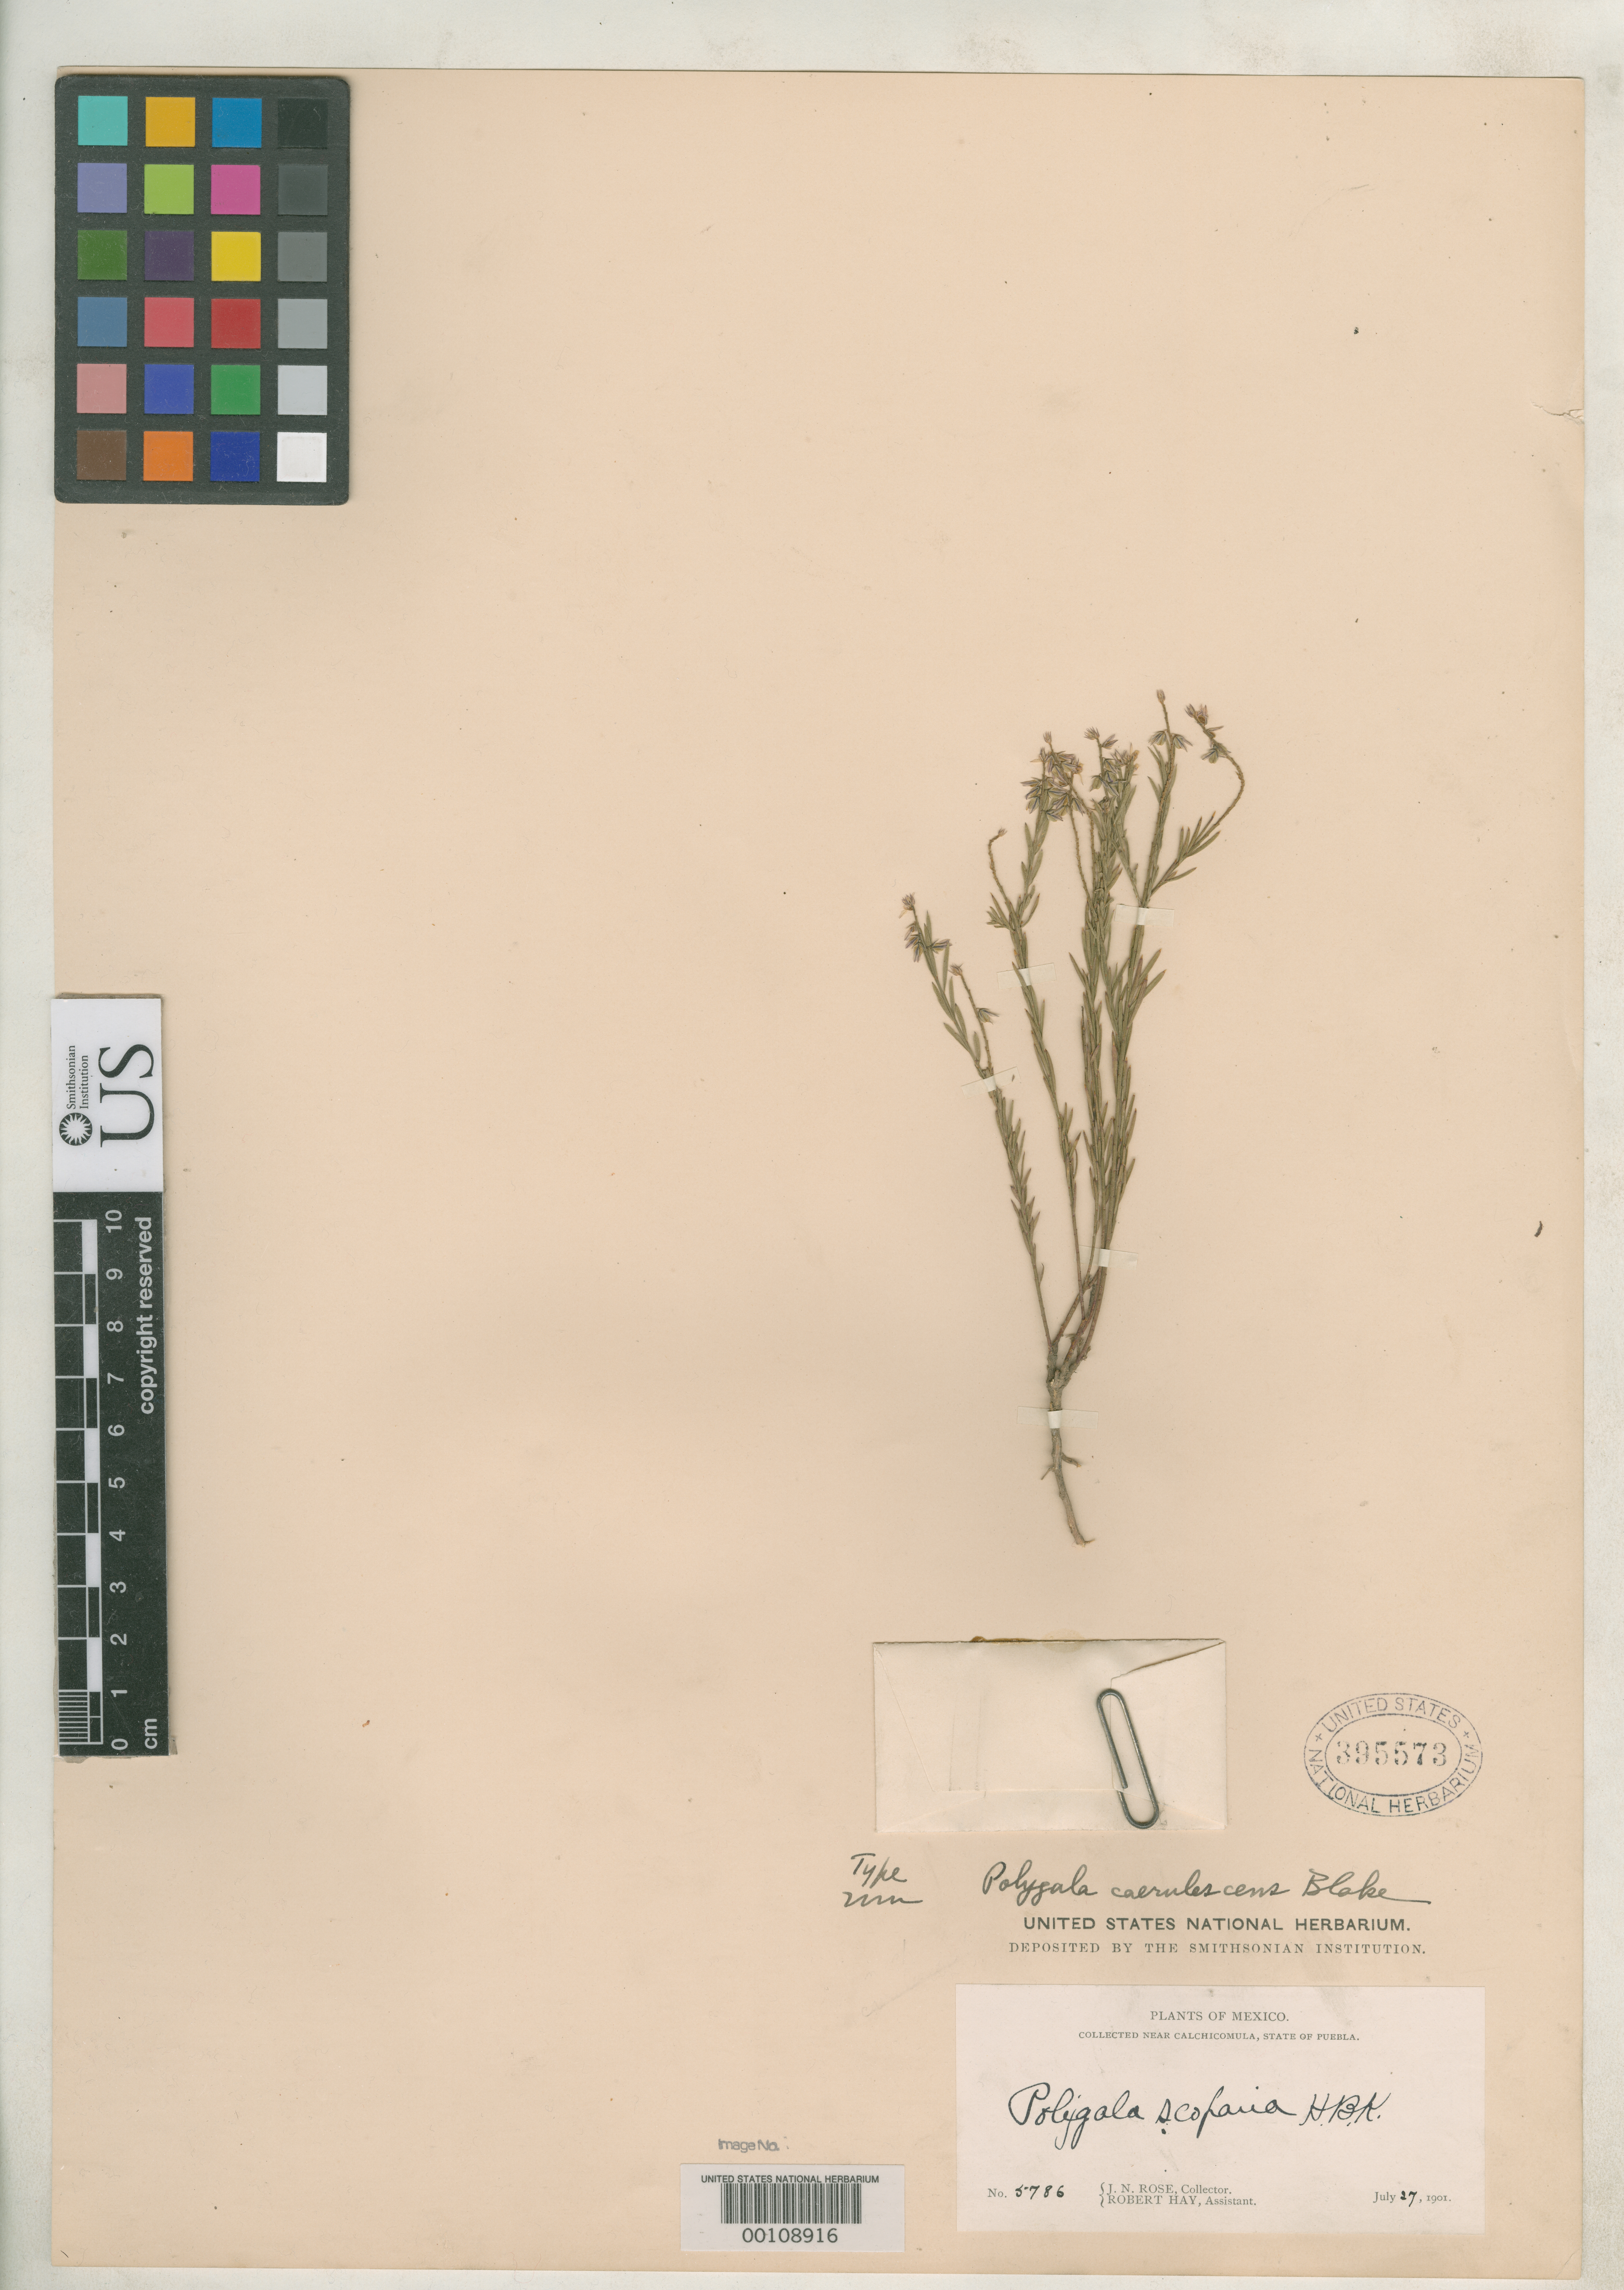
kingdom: Plantae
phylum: Tracheophyta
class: Magnoliopsida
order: Fabales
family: Polygalaceae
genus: Polygala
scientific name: Polygala caerulescens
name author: S.F. Blake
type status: Holotype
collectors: J. N. Rose & R. H. Hay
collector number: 5786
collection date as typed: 27 Jul 1901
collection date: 1901-07-27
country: Mexico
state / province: Puebla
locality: Near Calchicomula.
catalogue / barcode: US 395573